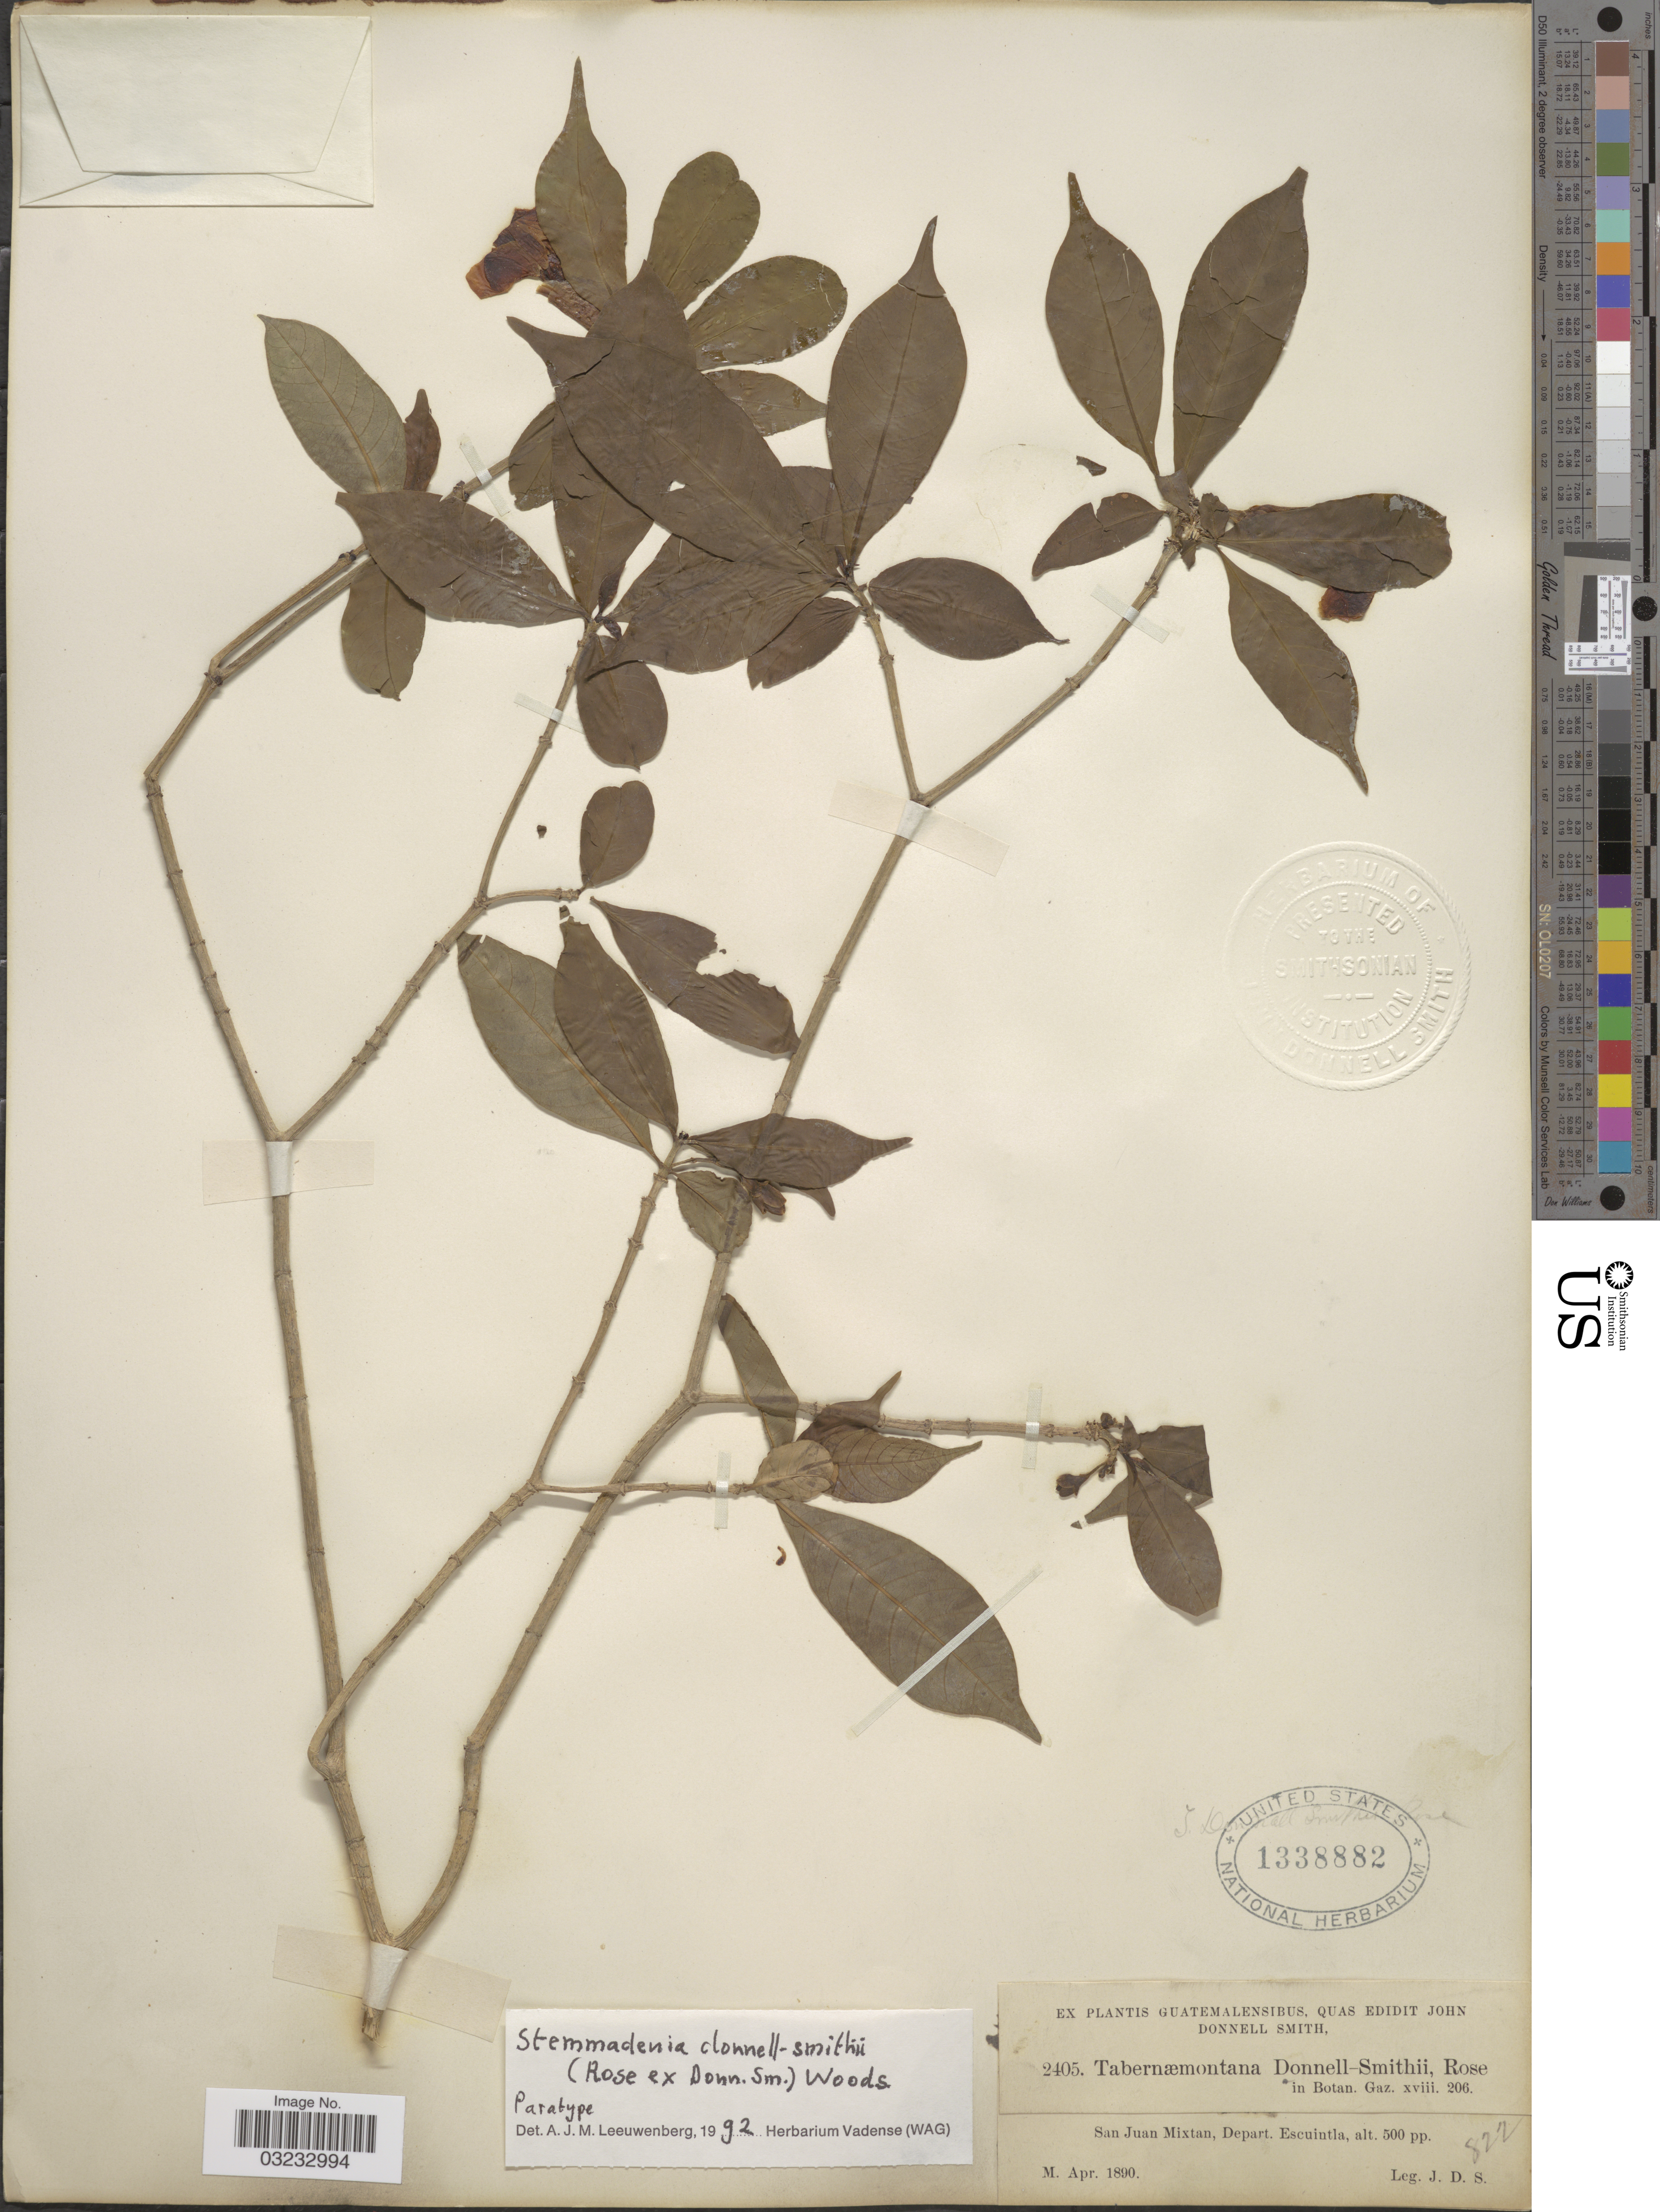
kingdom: Plantae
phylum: Tracheophyta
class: Magnoliopsida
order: Gentianales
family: Apocynaceae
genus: Stemmadenia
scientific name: Stemmadenia donnell-smithii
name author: (Rose ex Donn. Sm.) Woodson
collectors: J. Donnell Smith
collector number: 2405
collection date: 1890-04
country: Guatemala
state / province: Escuintla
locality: San Juan Mixtan, Depart. Escuintla.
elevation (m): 152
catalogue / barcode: US 1338882